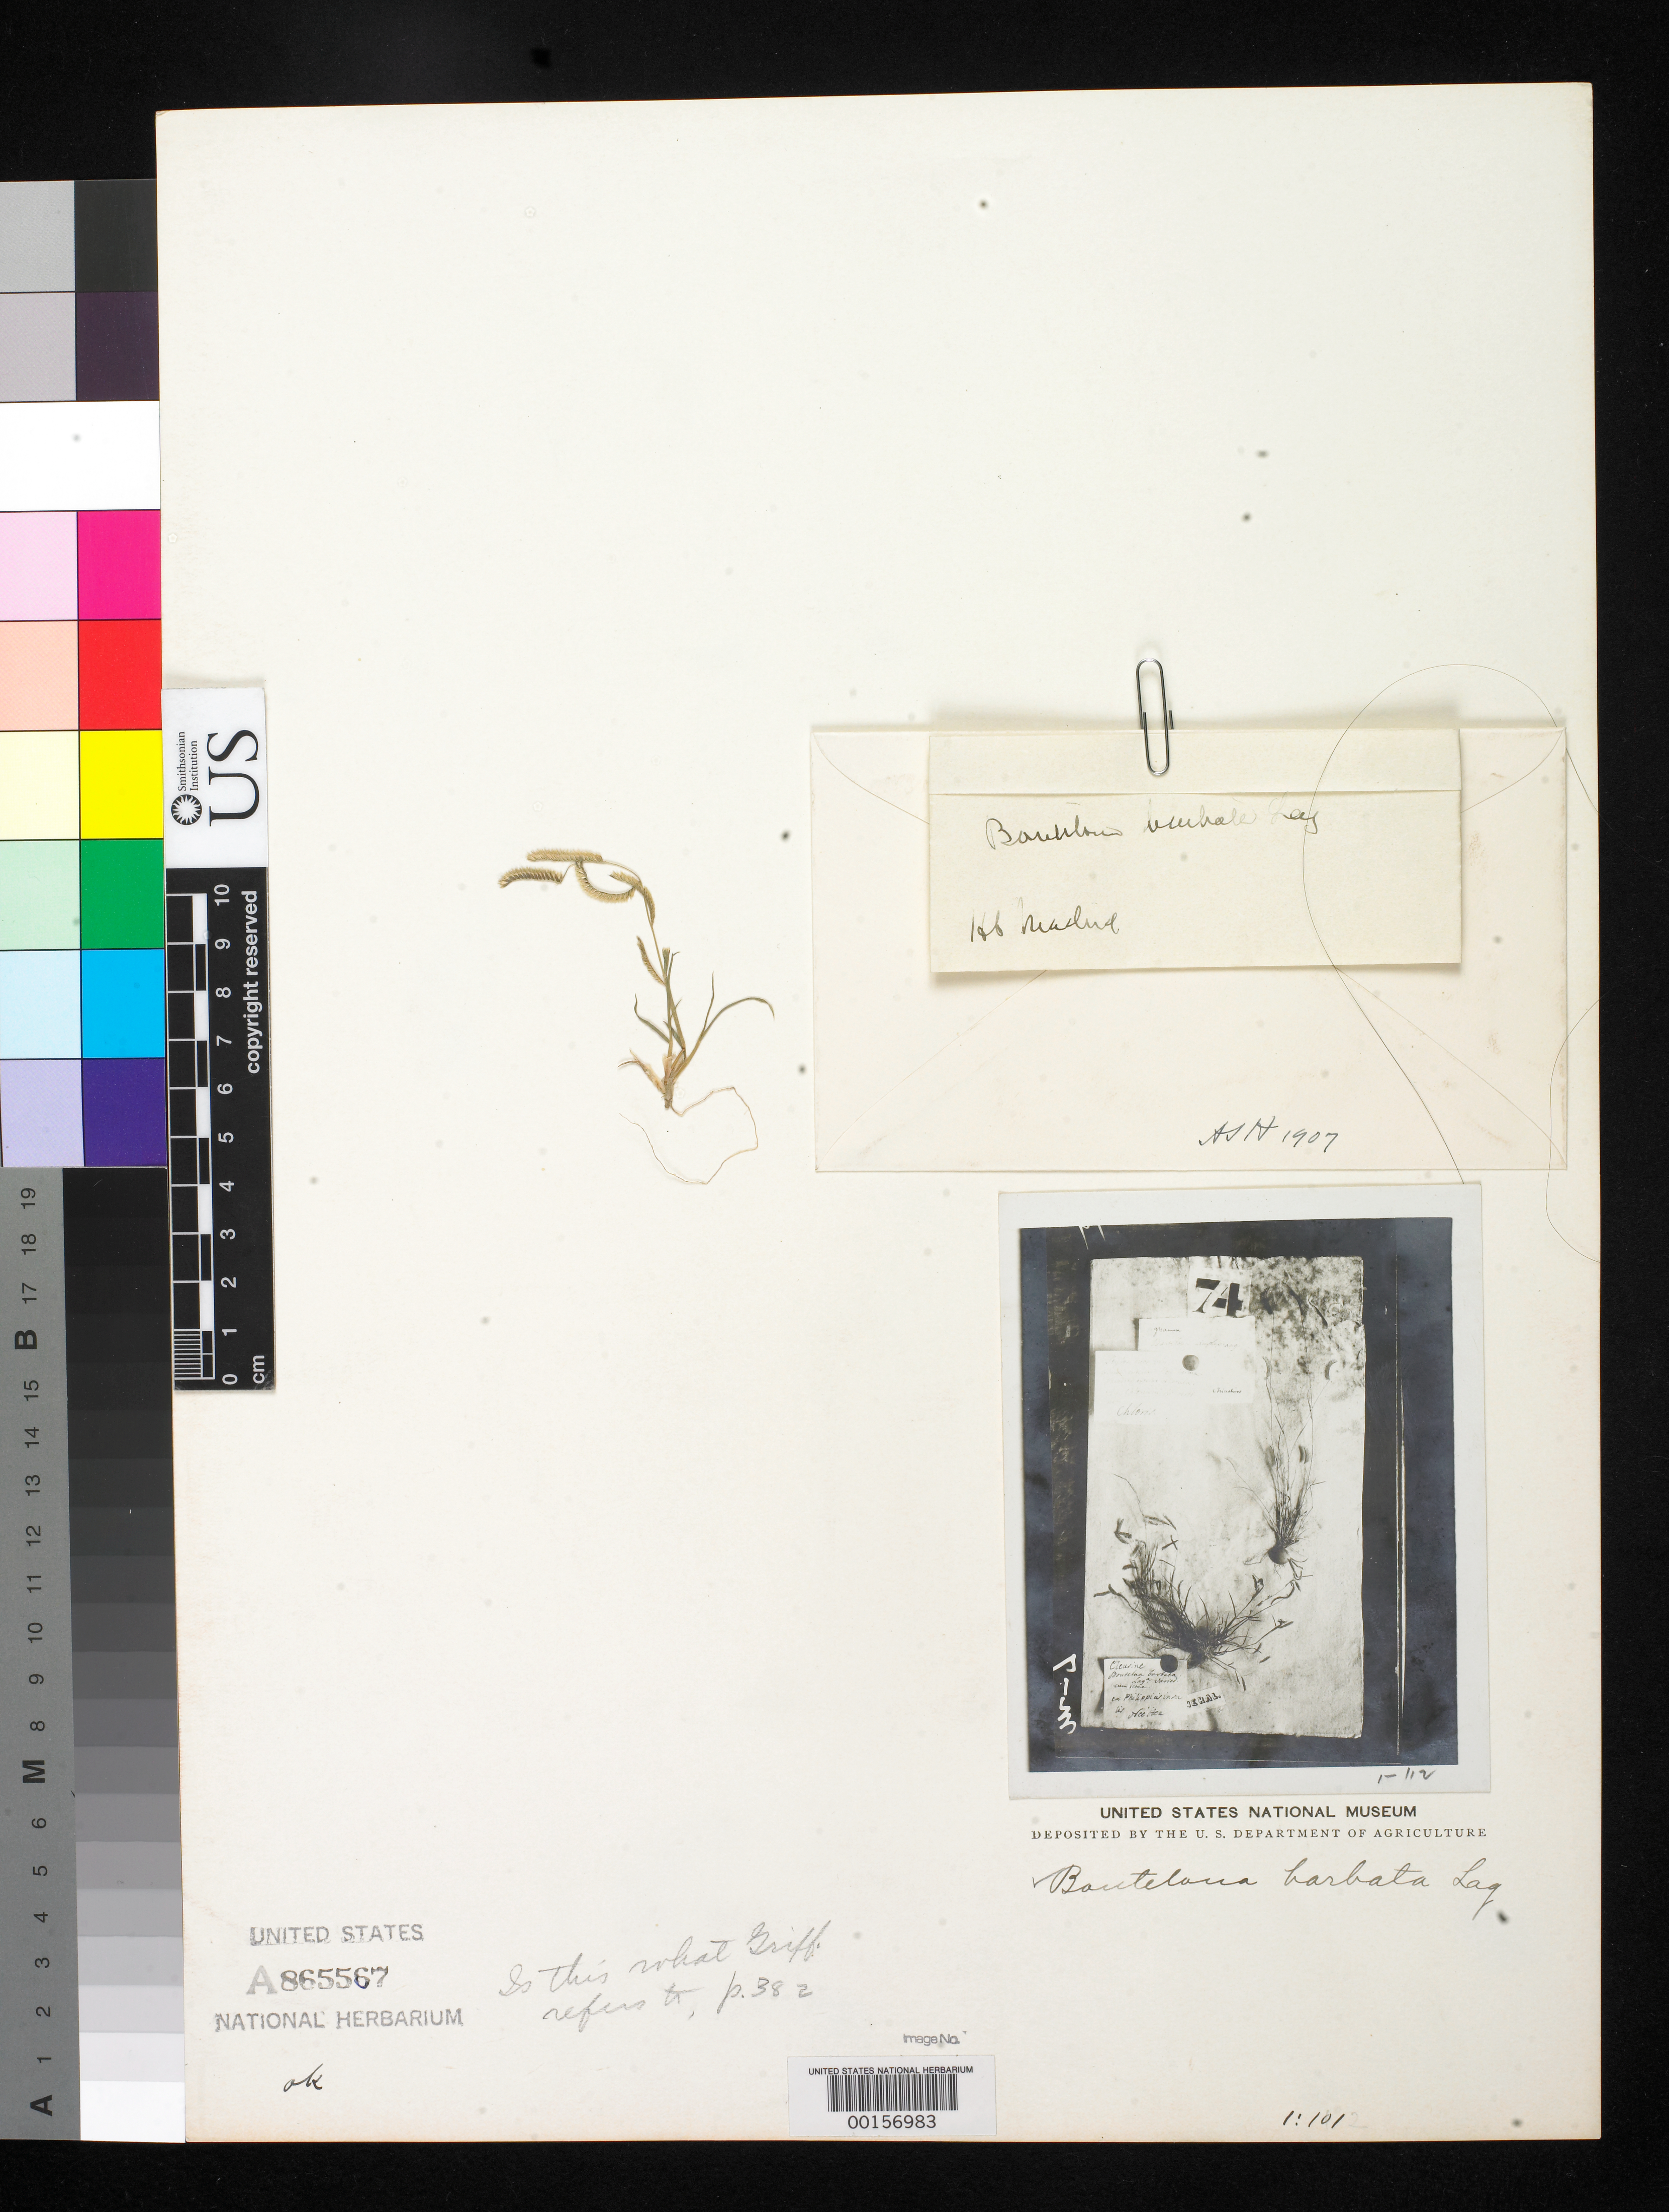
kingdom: Plantae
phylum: Tracheophyta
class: Liliopsida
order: Poales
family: Poaceae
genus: Bouteloua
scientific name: Bouteloua barbata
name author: Lag.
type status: Type Fragment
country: Mexico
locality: E of Monserrat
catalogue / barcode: US 865567A